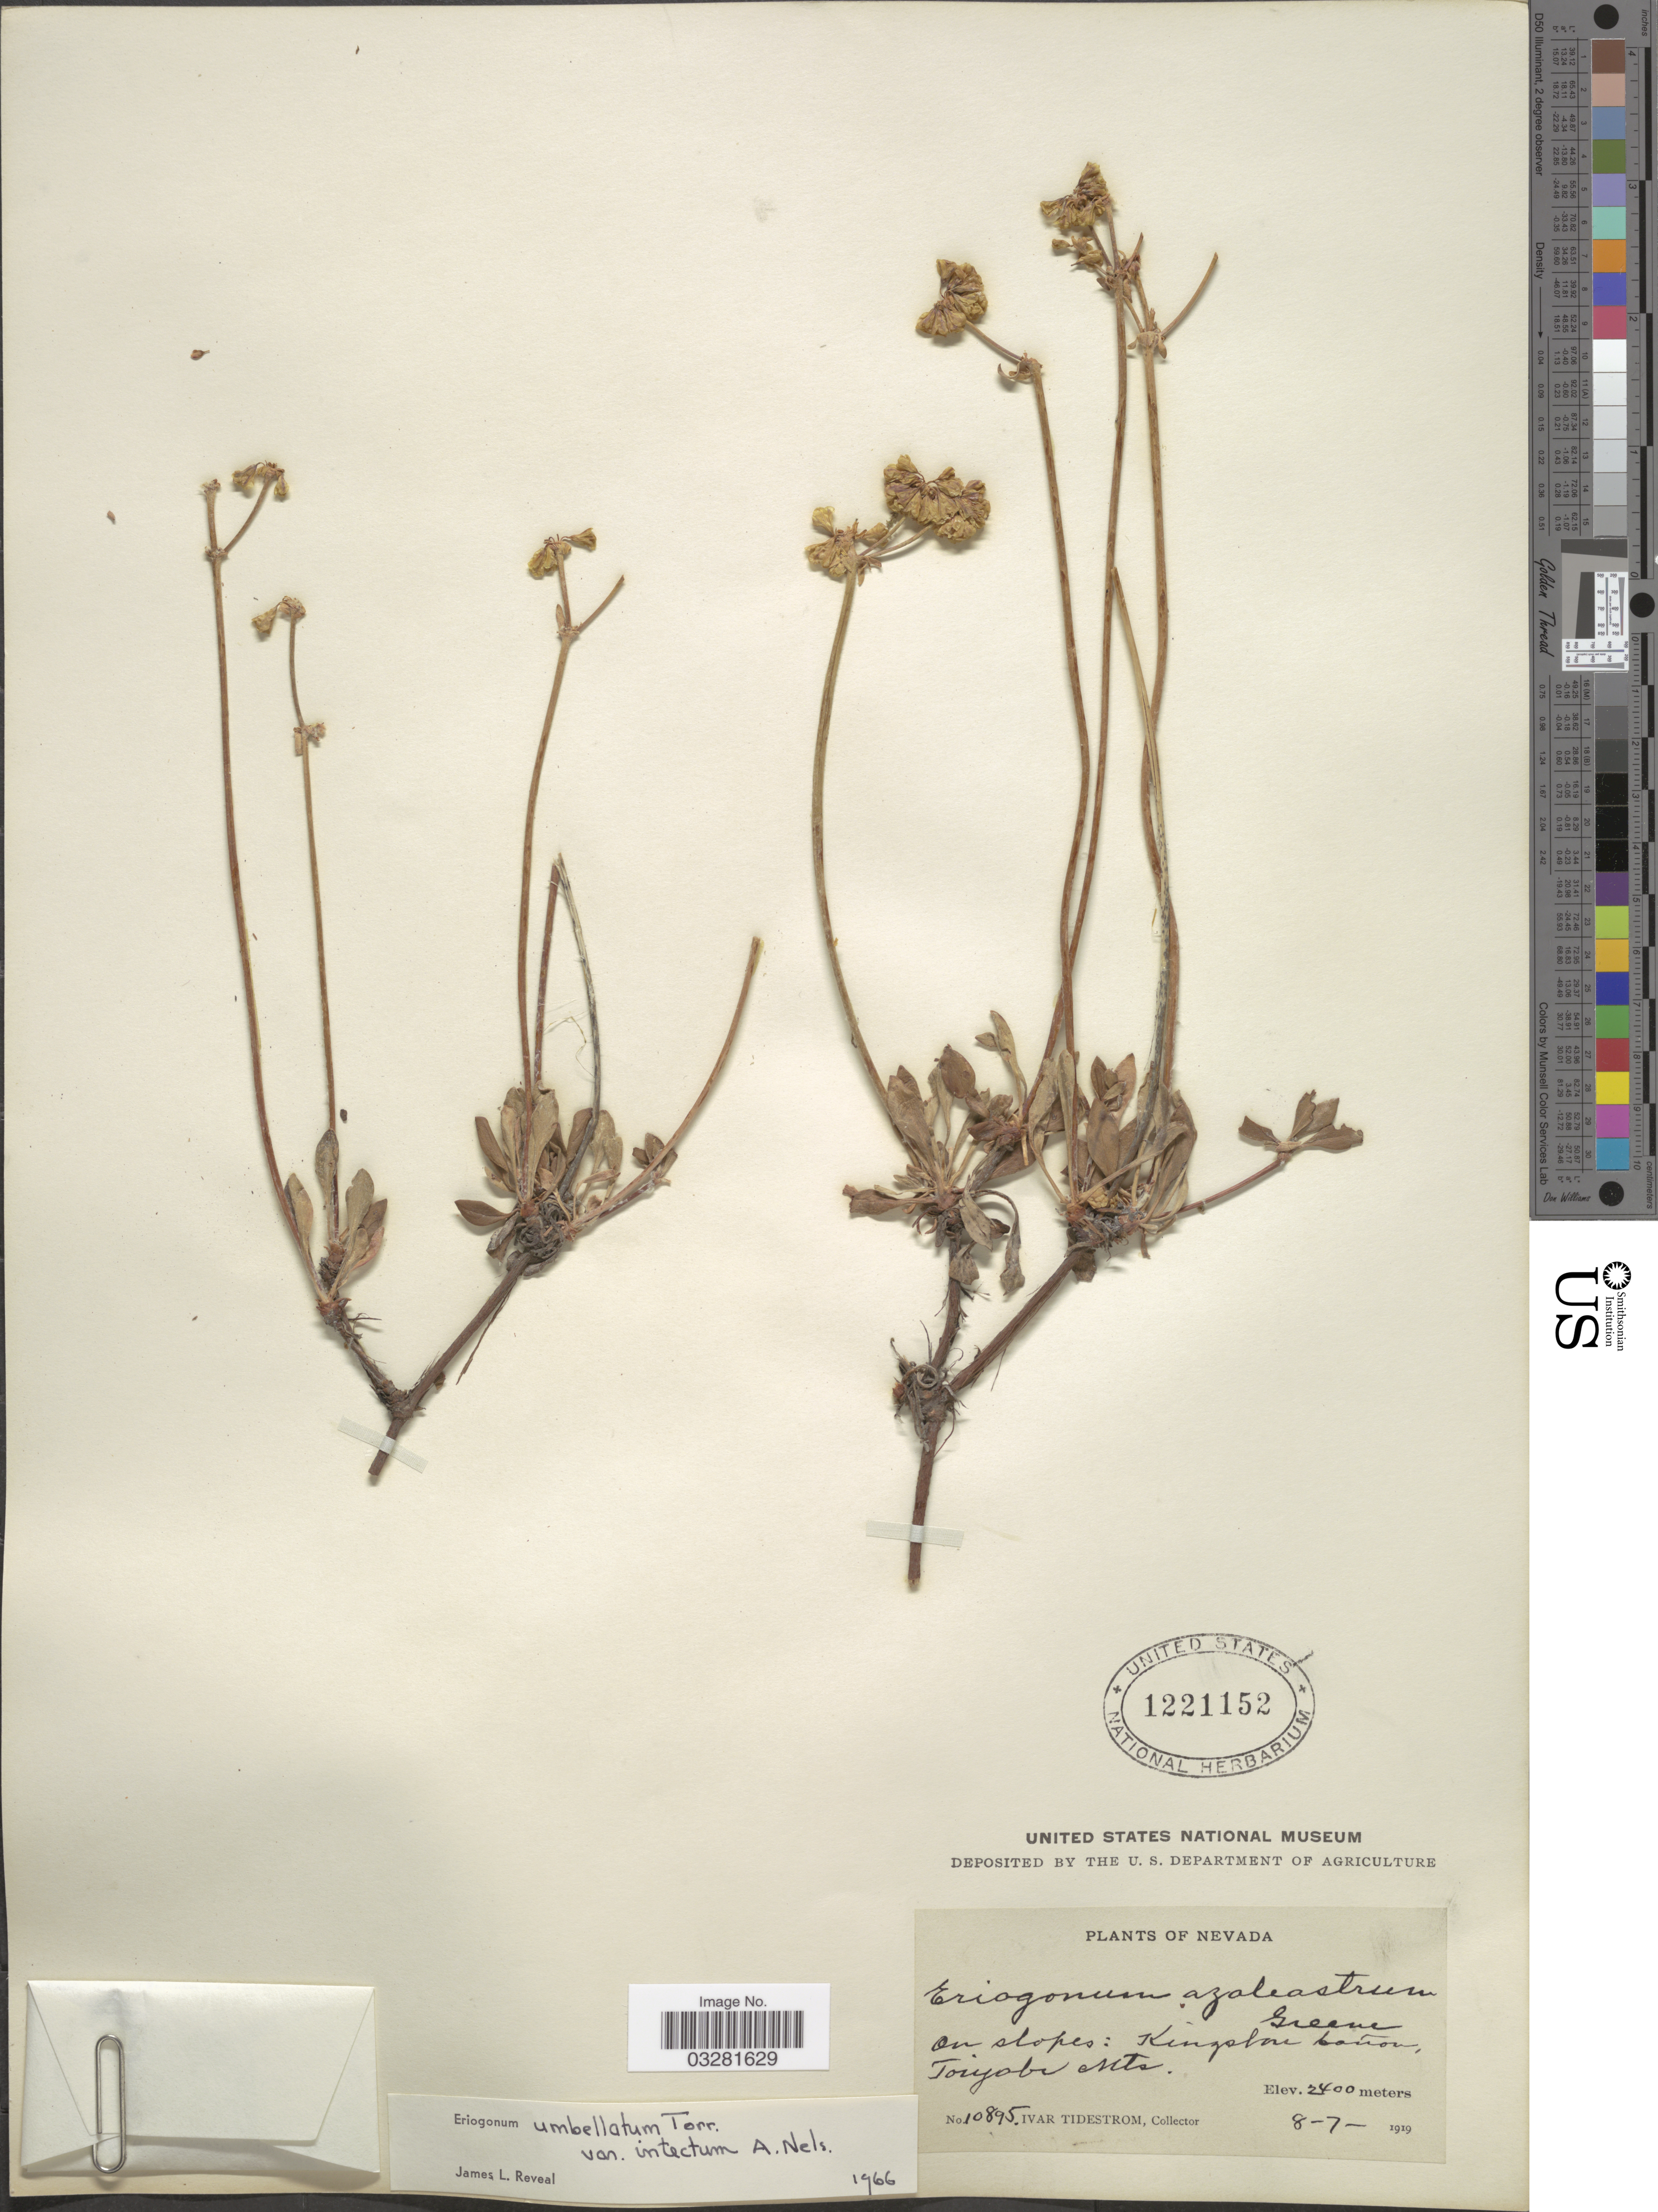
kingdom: Plantae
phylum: Tracheophyta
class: Magnoliopsida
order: Caryophyllales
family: Polygonaceae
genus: Eriogonum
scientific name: Eriogonum umbellatum var. intectum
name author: A. Nelson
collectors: I. F. Tidestrom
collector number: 10895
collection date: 1919-08-07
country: United States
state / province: Nevada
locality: Kingston Cañon, Toiyabe Mts.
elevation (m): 2400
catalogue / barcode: US 1221152